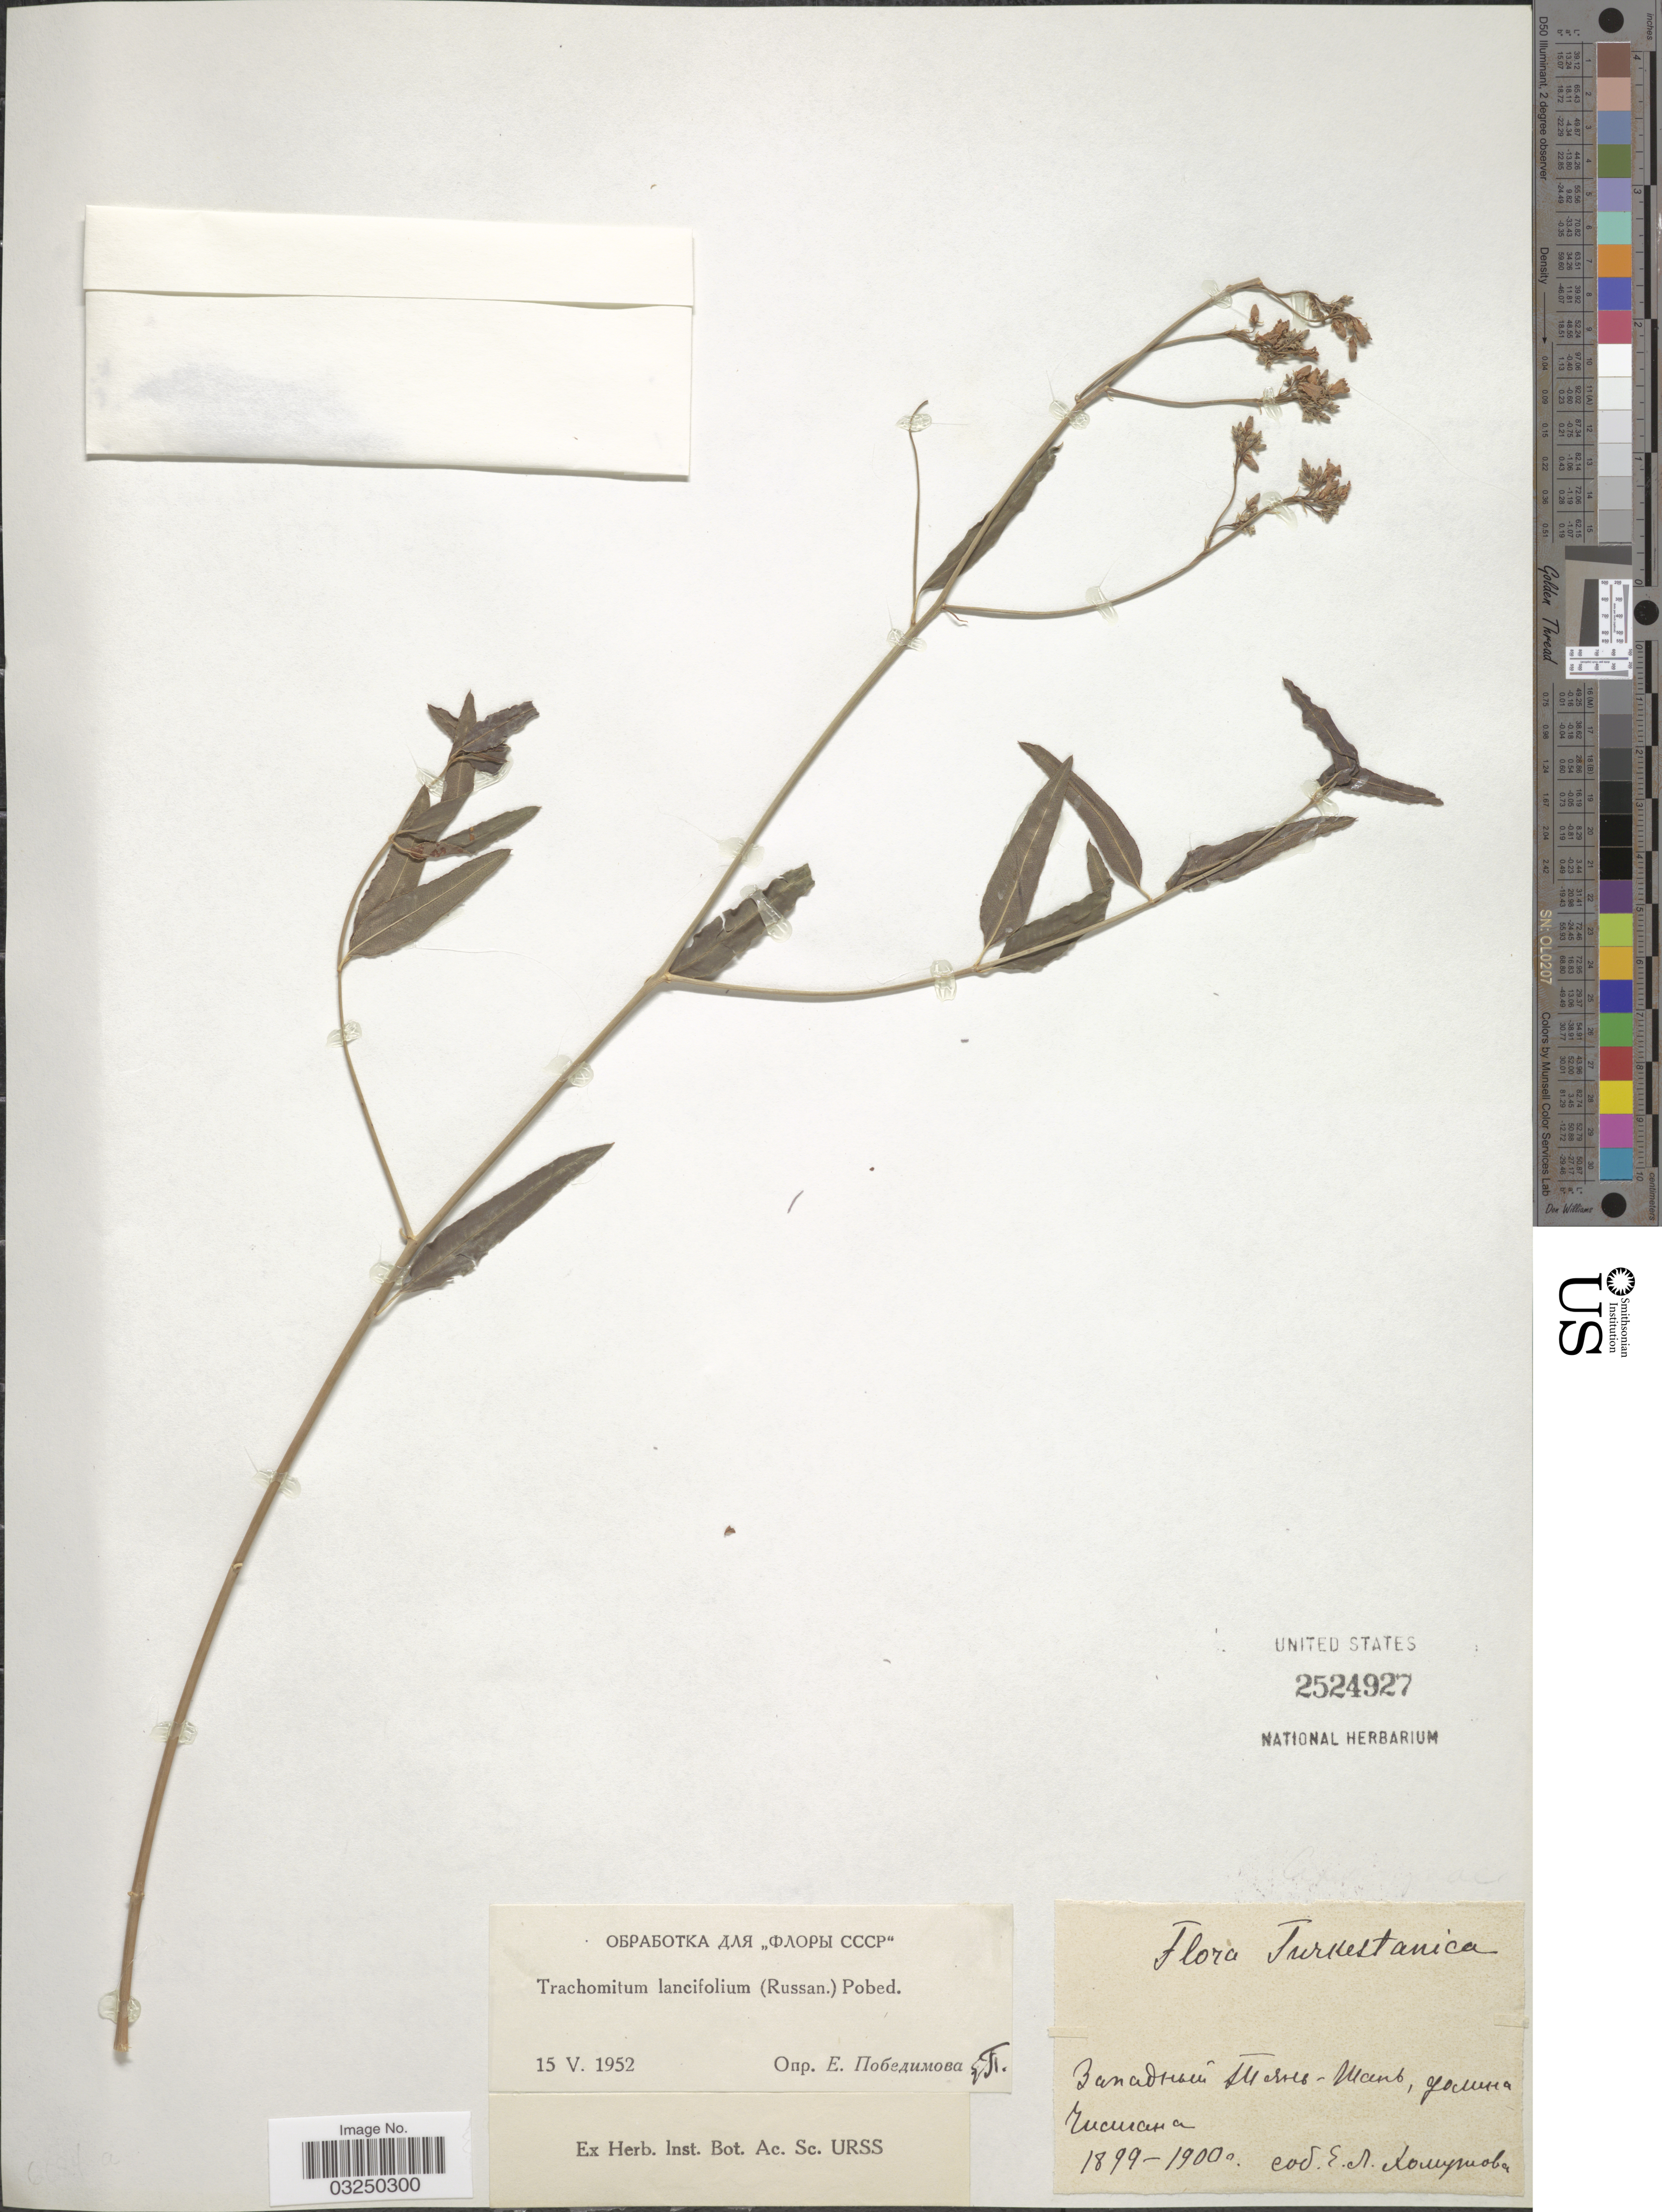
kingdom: Plantae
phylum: Tracheophyta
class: Magnoliopsida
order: Gentianales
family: Apocynaceae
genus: Trachomitum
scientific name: Trachomitum lancifolium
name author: (Russanov) Pobed.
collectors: X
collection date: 1899/1900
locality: Turkestanica, X.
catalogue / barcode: US 2524927